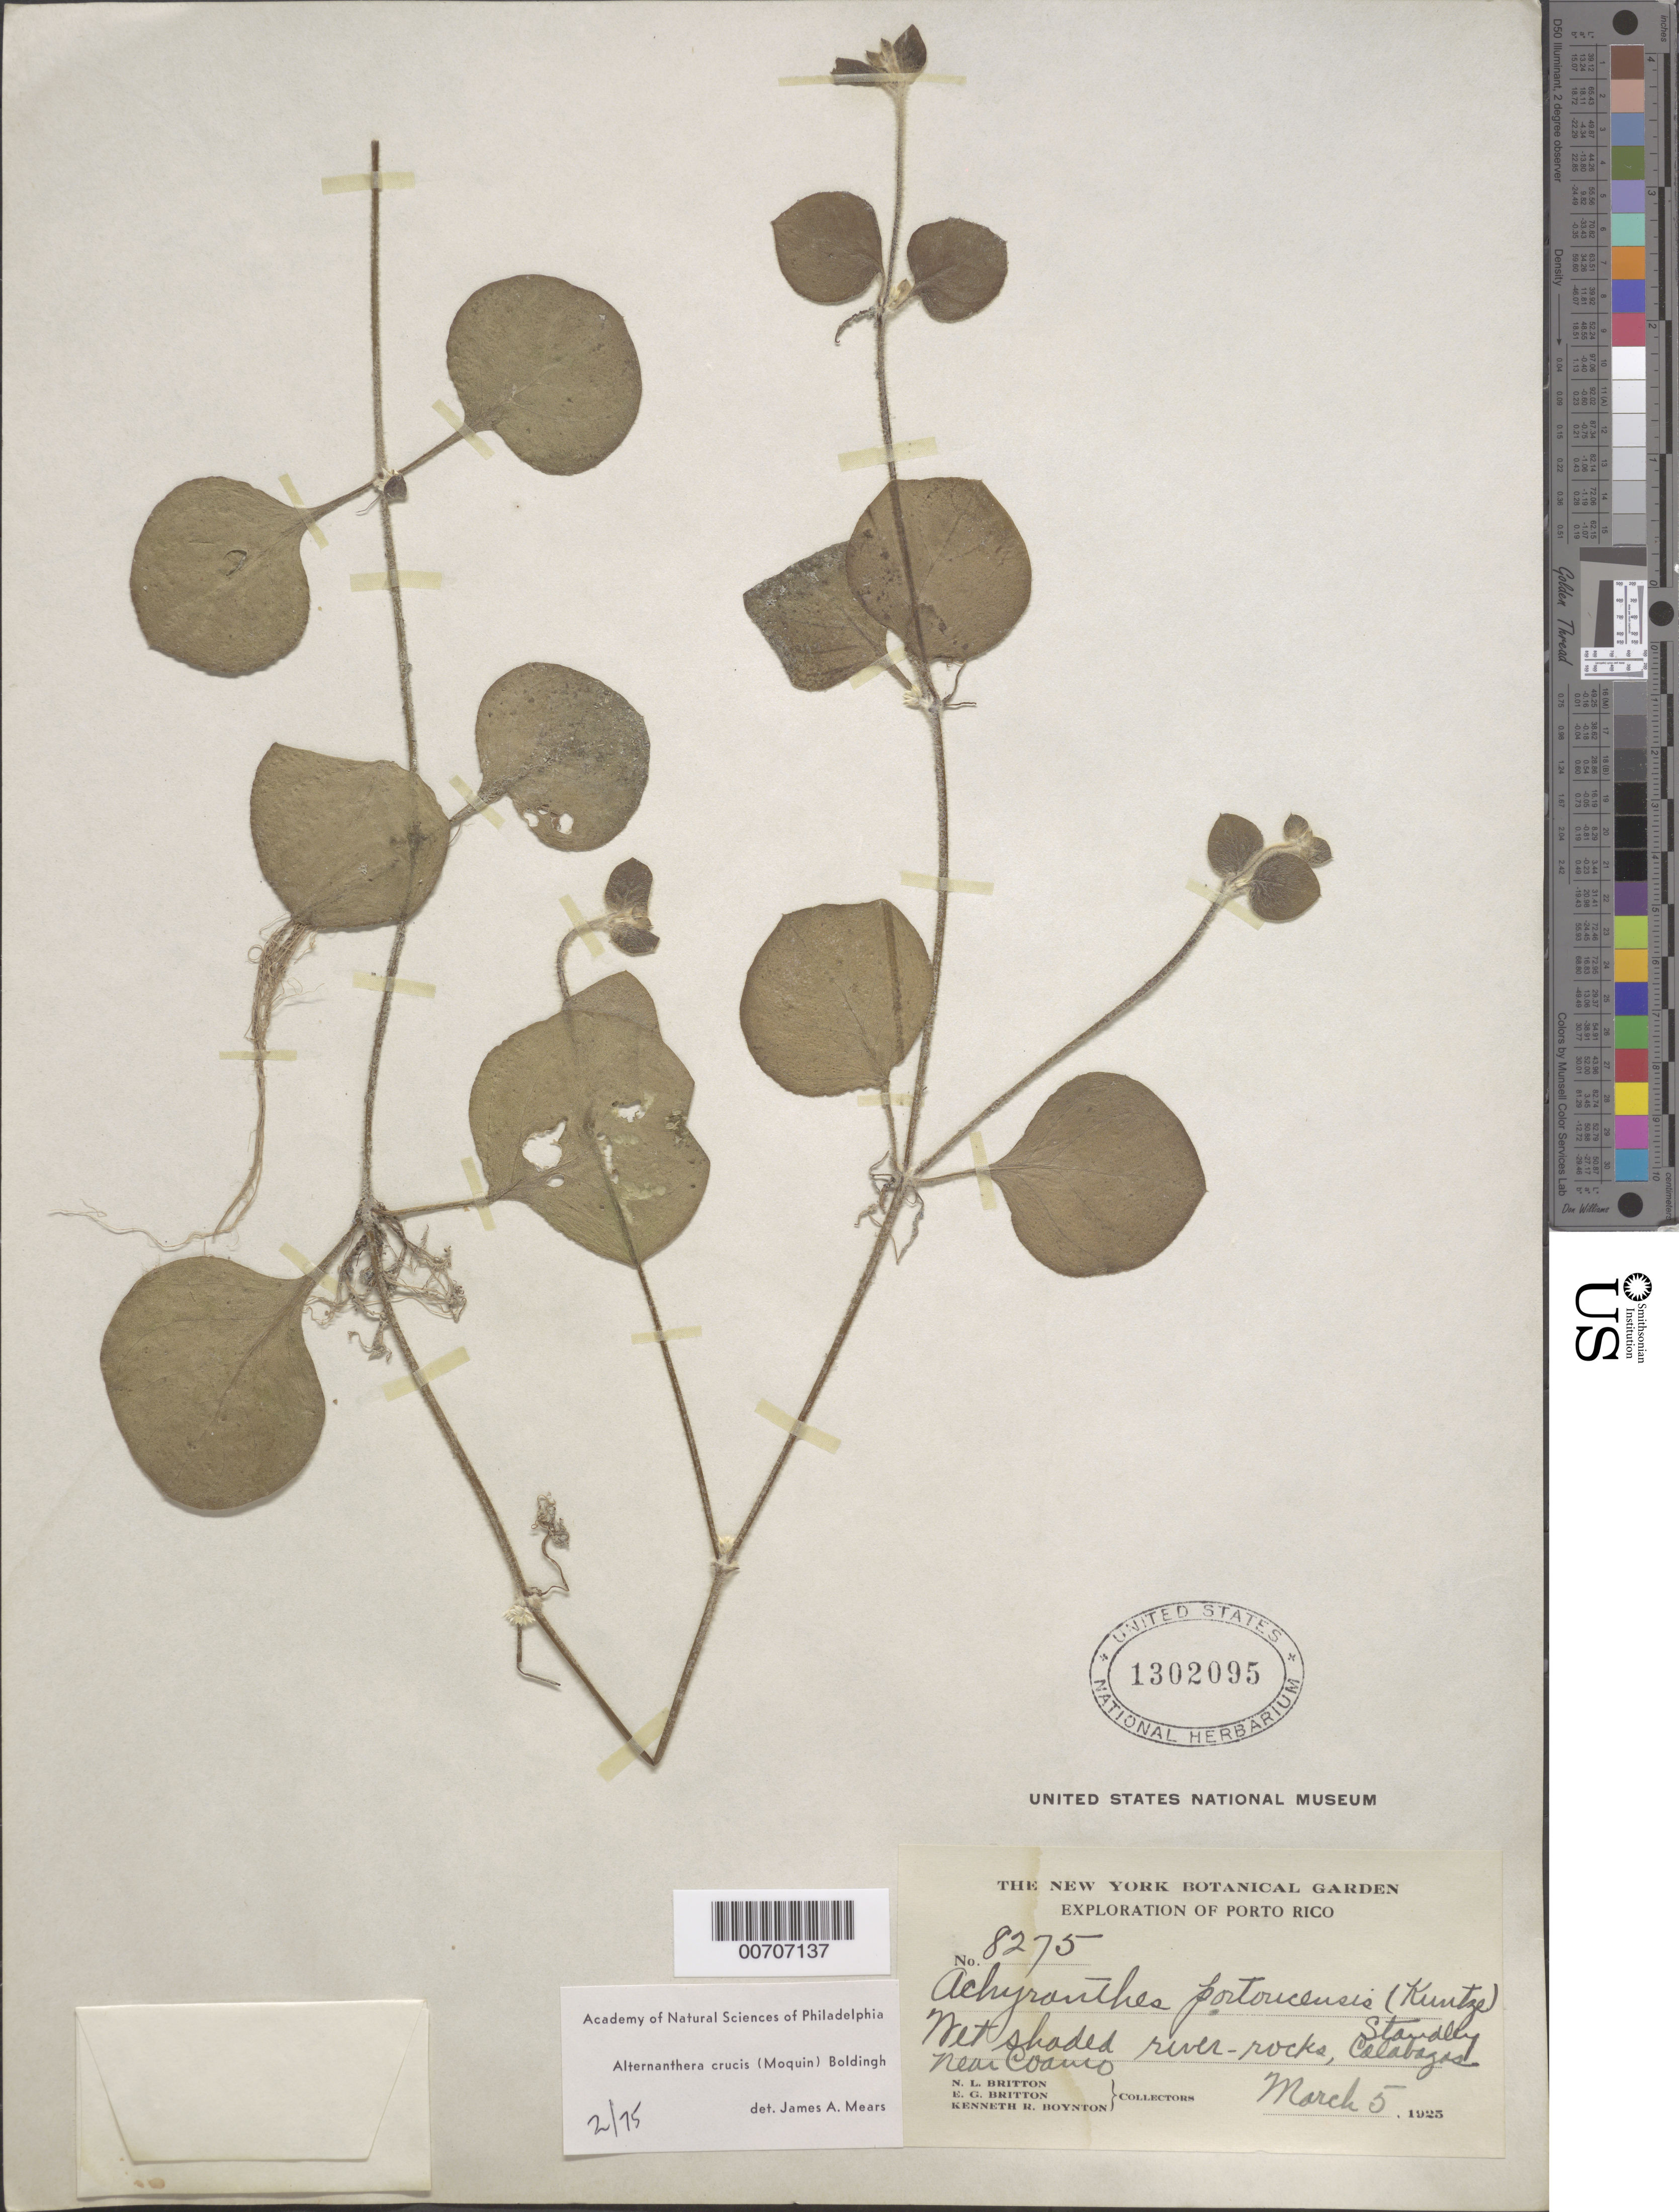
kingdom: Plantae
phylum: Tracheophyta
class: Magnoliopsida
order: Caryophyllales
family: Amaranthaceae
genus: Alternanthera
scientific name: Alternanthera crucis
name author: (Moq.) Bold.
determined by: Mears, J. A., (PH), Academy of Natural Sciences of Philadelphia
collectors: N. Britton, E. G. Britton & K. Boynton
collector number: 8275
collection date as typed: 05 Mar 1925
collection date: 1925-03-05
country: Puerto Rico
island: Greater Antilles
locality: Calabagos, near Coamo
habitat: Wet shaded river-rocks.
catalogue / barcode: US 1302095